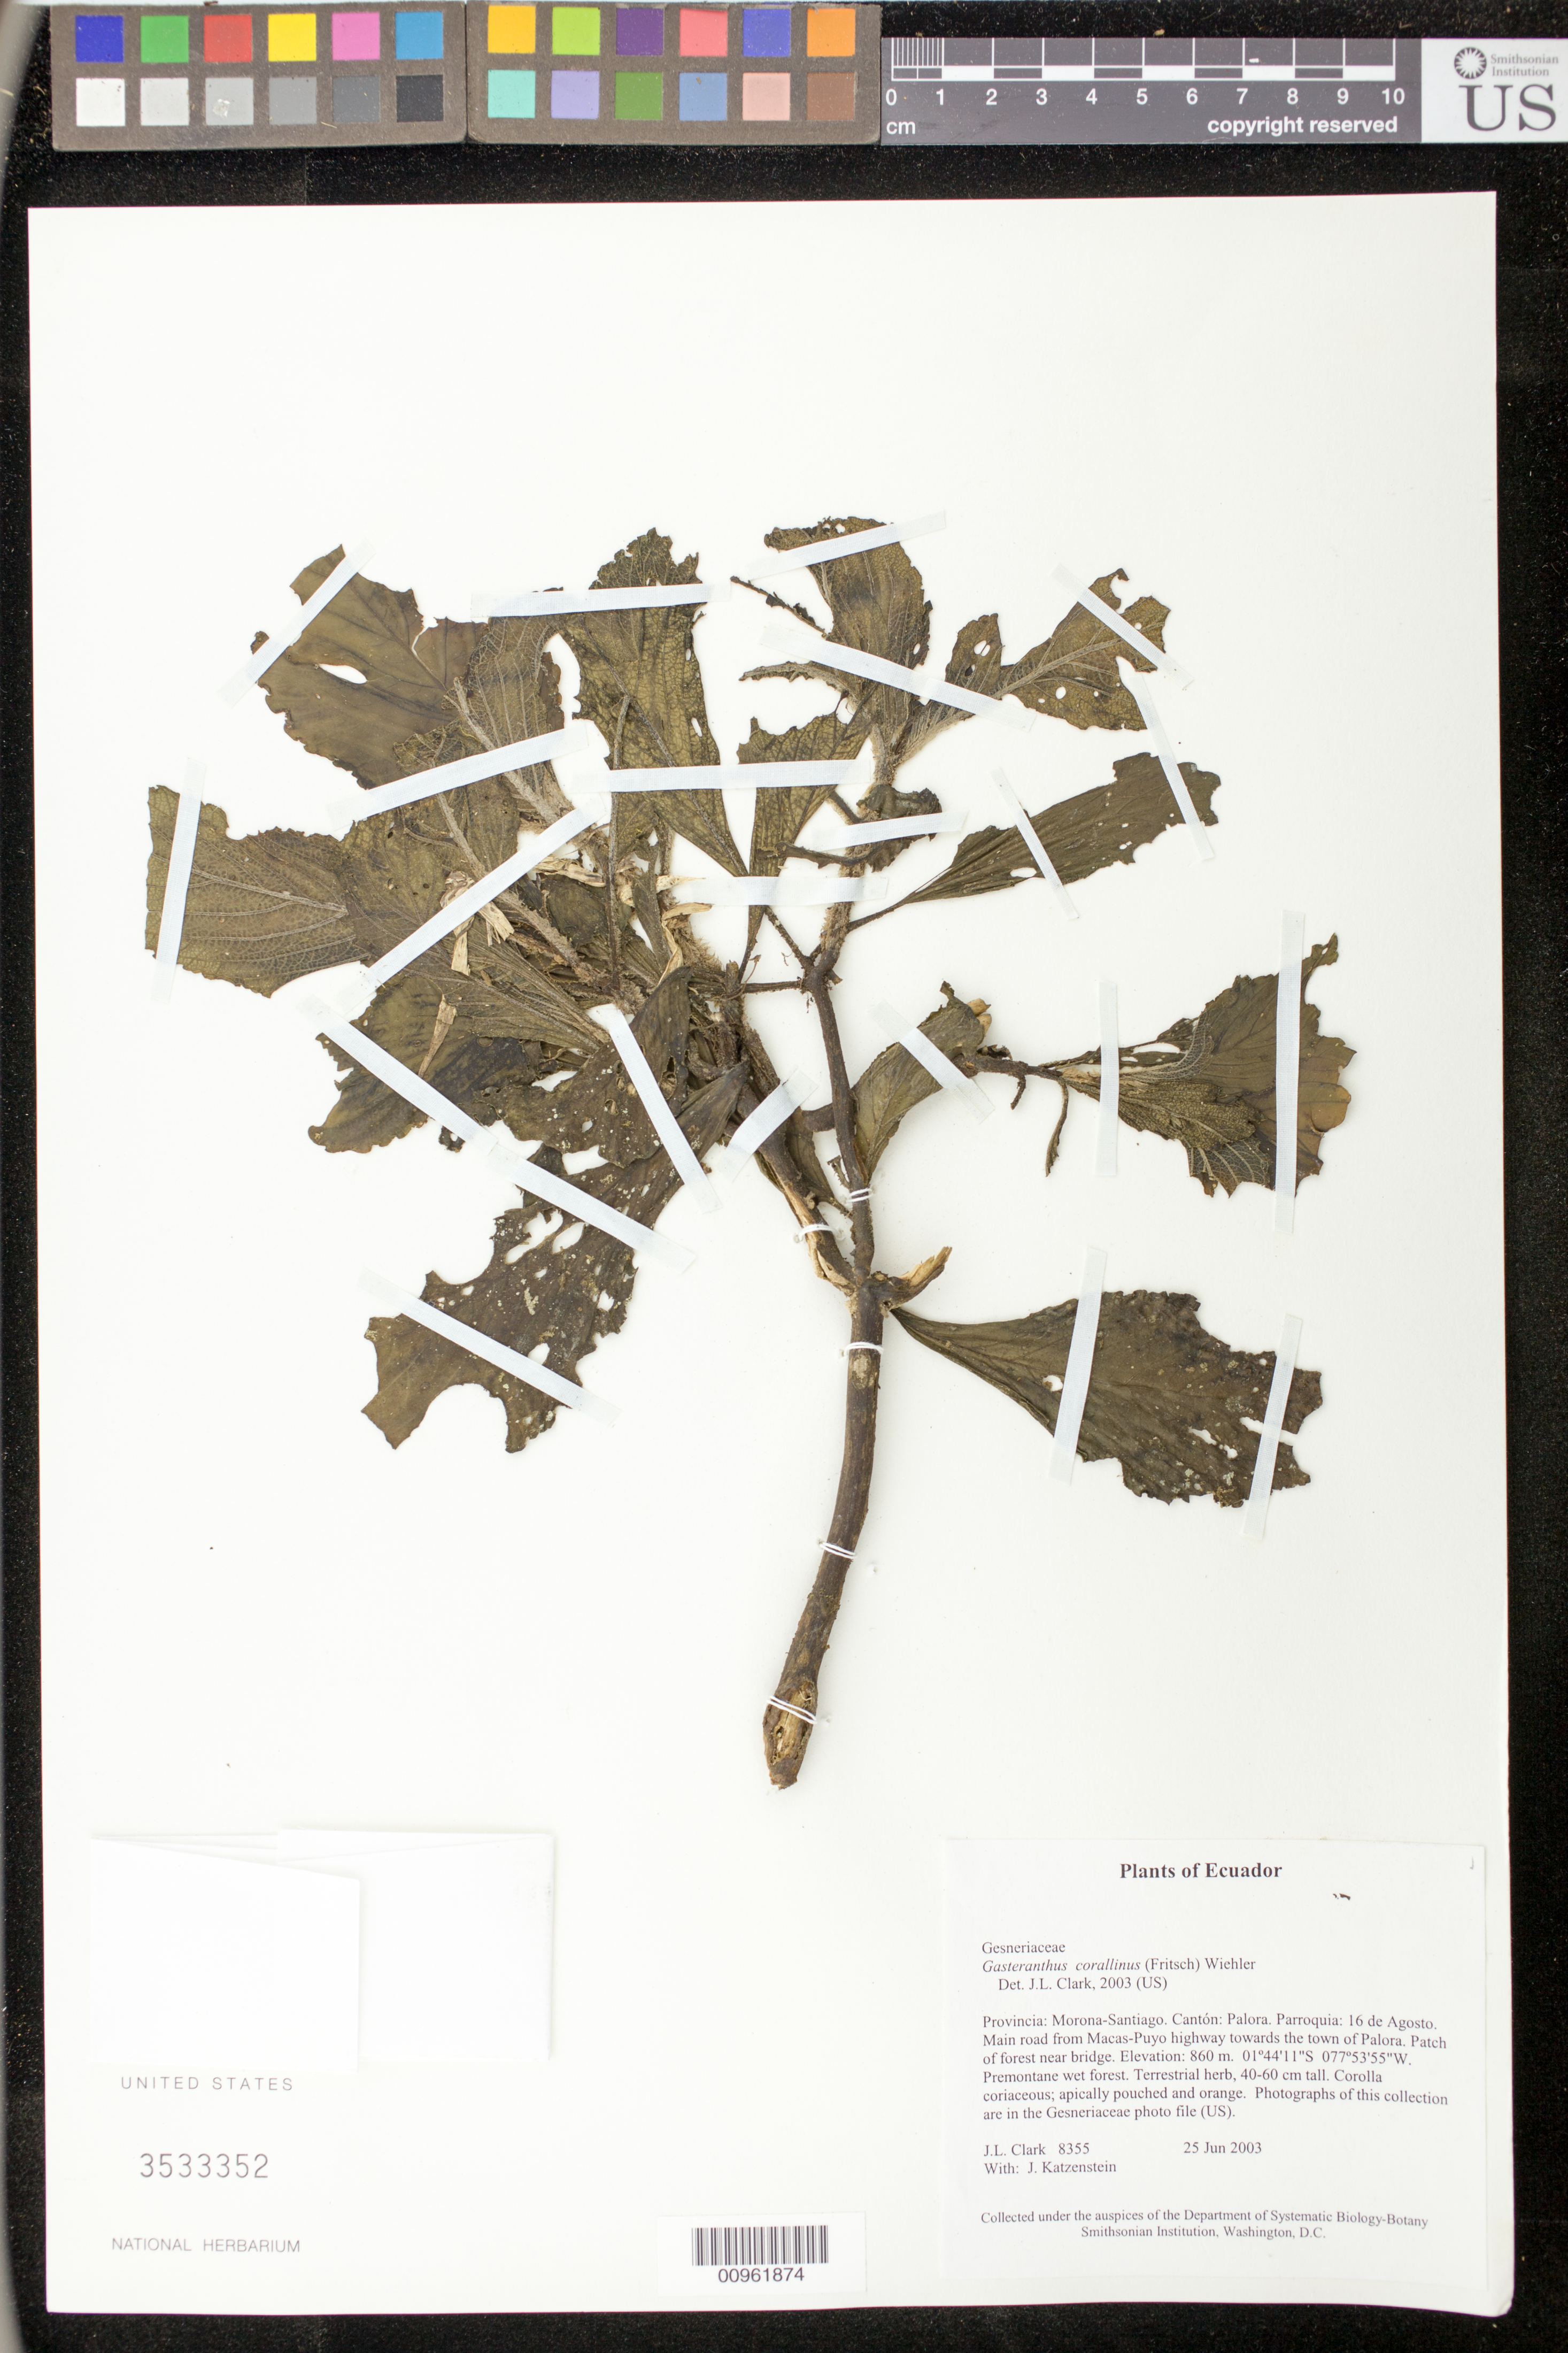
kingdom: Plantae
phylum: Tracheophyta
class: Magnoliopsida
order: Lamiales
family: Gesneriaceae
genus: Gasteranthus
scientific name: Gasteranthus corallinus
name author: (Fritsch) Wiehler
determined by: Clark, J. L., (SEL), The Marie Selby Botanical Garden (UNITED STATES)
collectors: J. L. Clark & J. Katzenstein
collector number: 8355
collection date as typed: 25 Jun 2003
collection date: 2003-06-25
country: Ecuador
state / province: Morona-Santiago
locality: Palora. Parroquia: 16 de Agosto. Main road from Macas-Puyo highway towards the town of Palora. Patch of forest near bridge.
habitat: Premontane wet forest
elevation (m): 860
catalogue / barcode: US 3533352